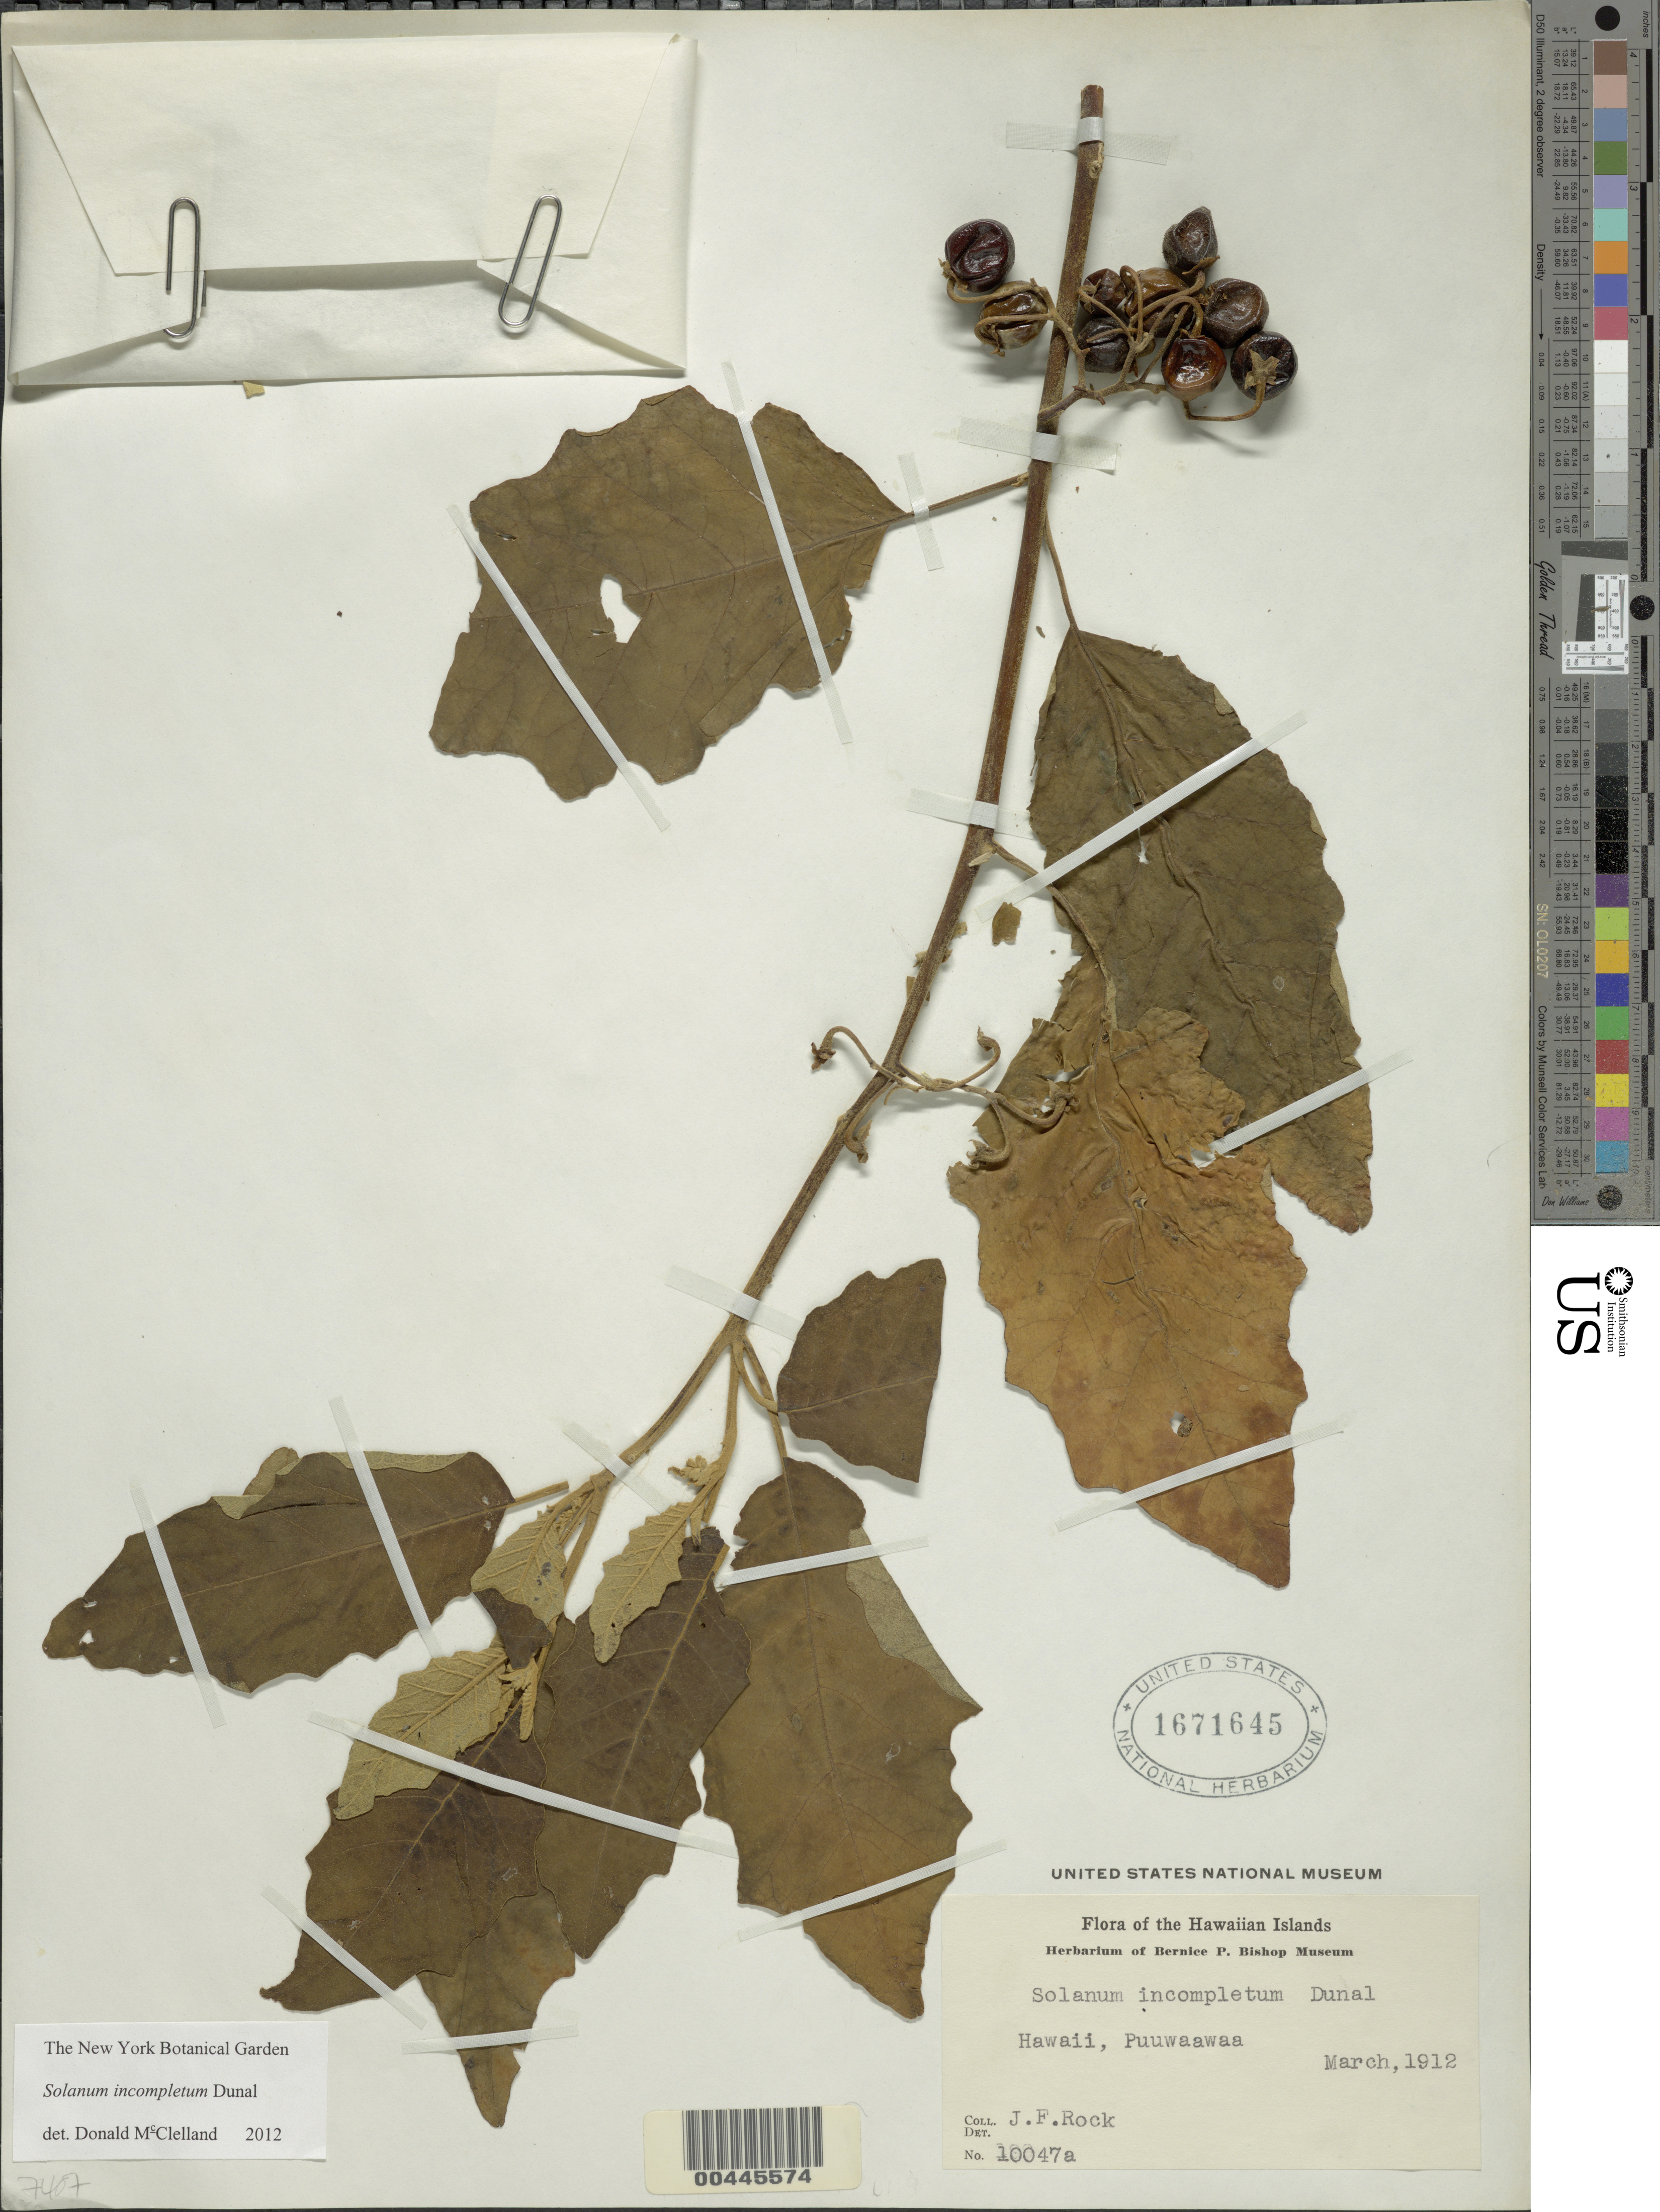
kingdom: Plantae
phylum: Tracheophyta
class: Magnoliopsida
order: Solanales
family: Solanaceae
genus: Solanum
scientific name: Solanum incompletum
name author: Dunal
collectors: J. F. Rock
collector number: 10047a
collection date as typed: Mar 1912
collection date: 1912-03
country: United States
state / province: Hawaii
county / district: Hawaii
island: Hawaii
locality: Puuwaawaa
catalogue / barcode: US 1671645